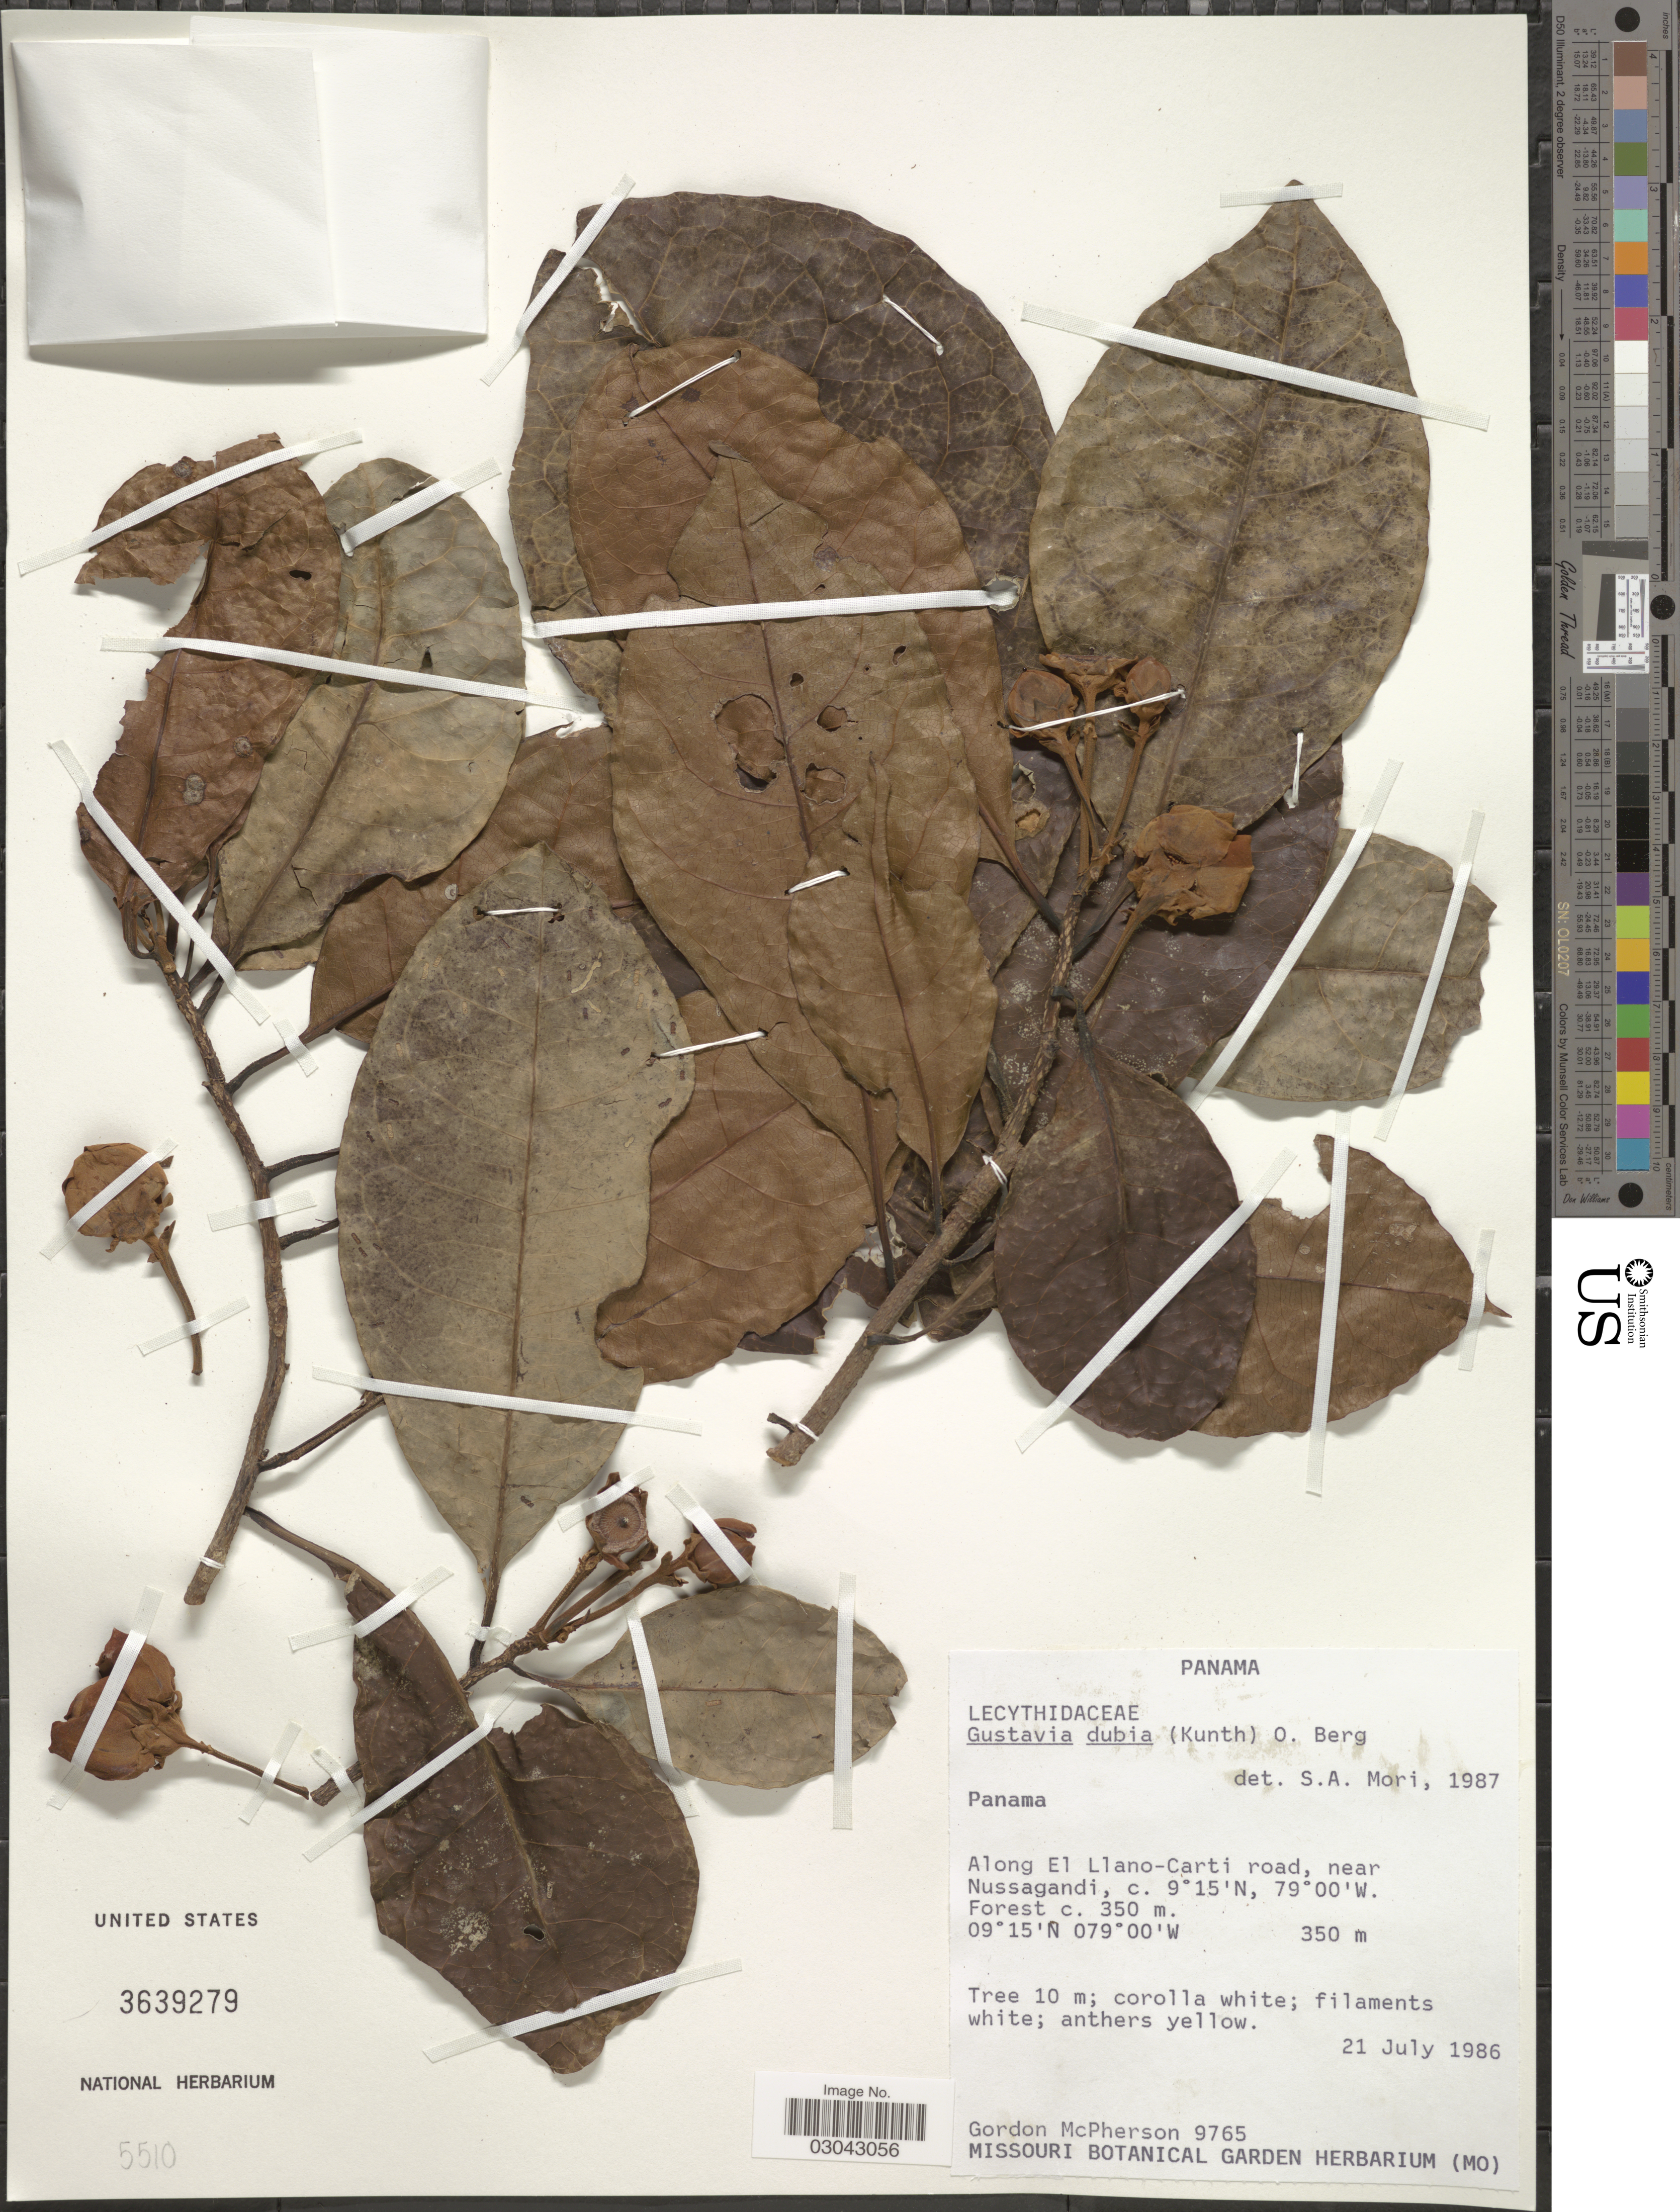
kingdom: Plantae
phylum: Tracheophyta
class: Magnoliopsida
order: Ericales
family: Lecythidaceae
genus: Gustavia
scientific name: Gustavia dubia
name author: (Kunth) O. Berg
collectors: G. McPherson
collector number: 9765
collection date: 1986-07-21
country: Panama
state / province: Panamá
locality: Along El Llano-Carti road, near Nussagandi.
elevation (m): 350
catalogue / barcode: US 3639279